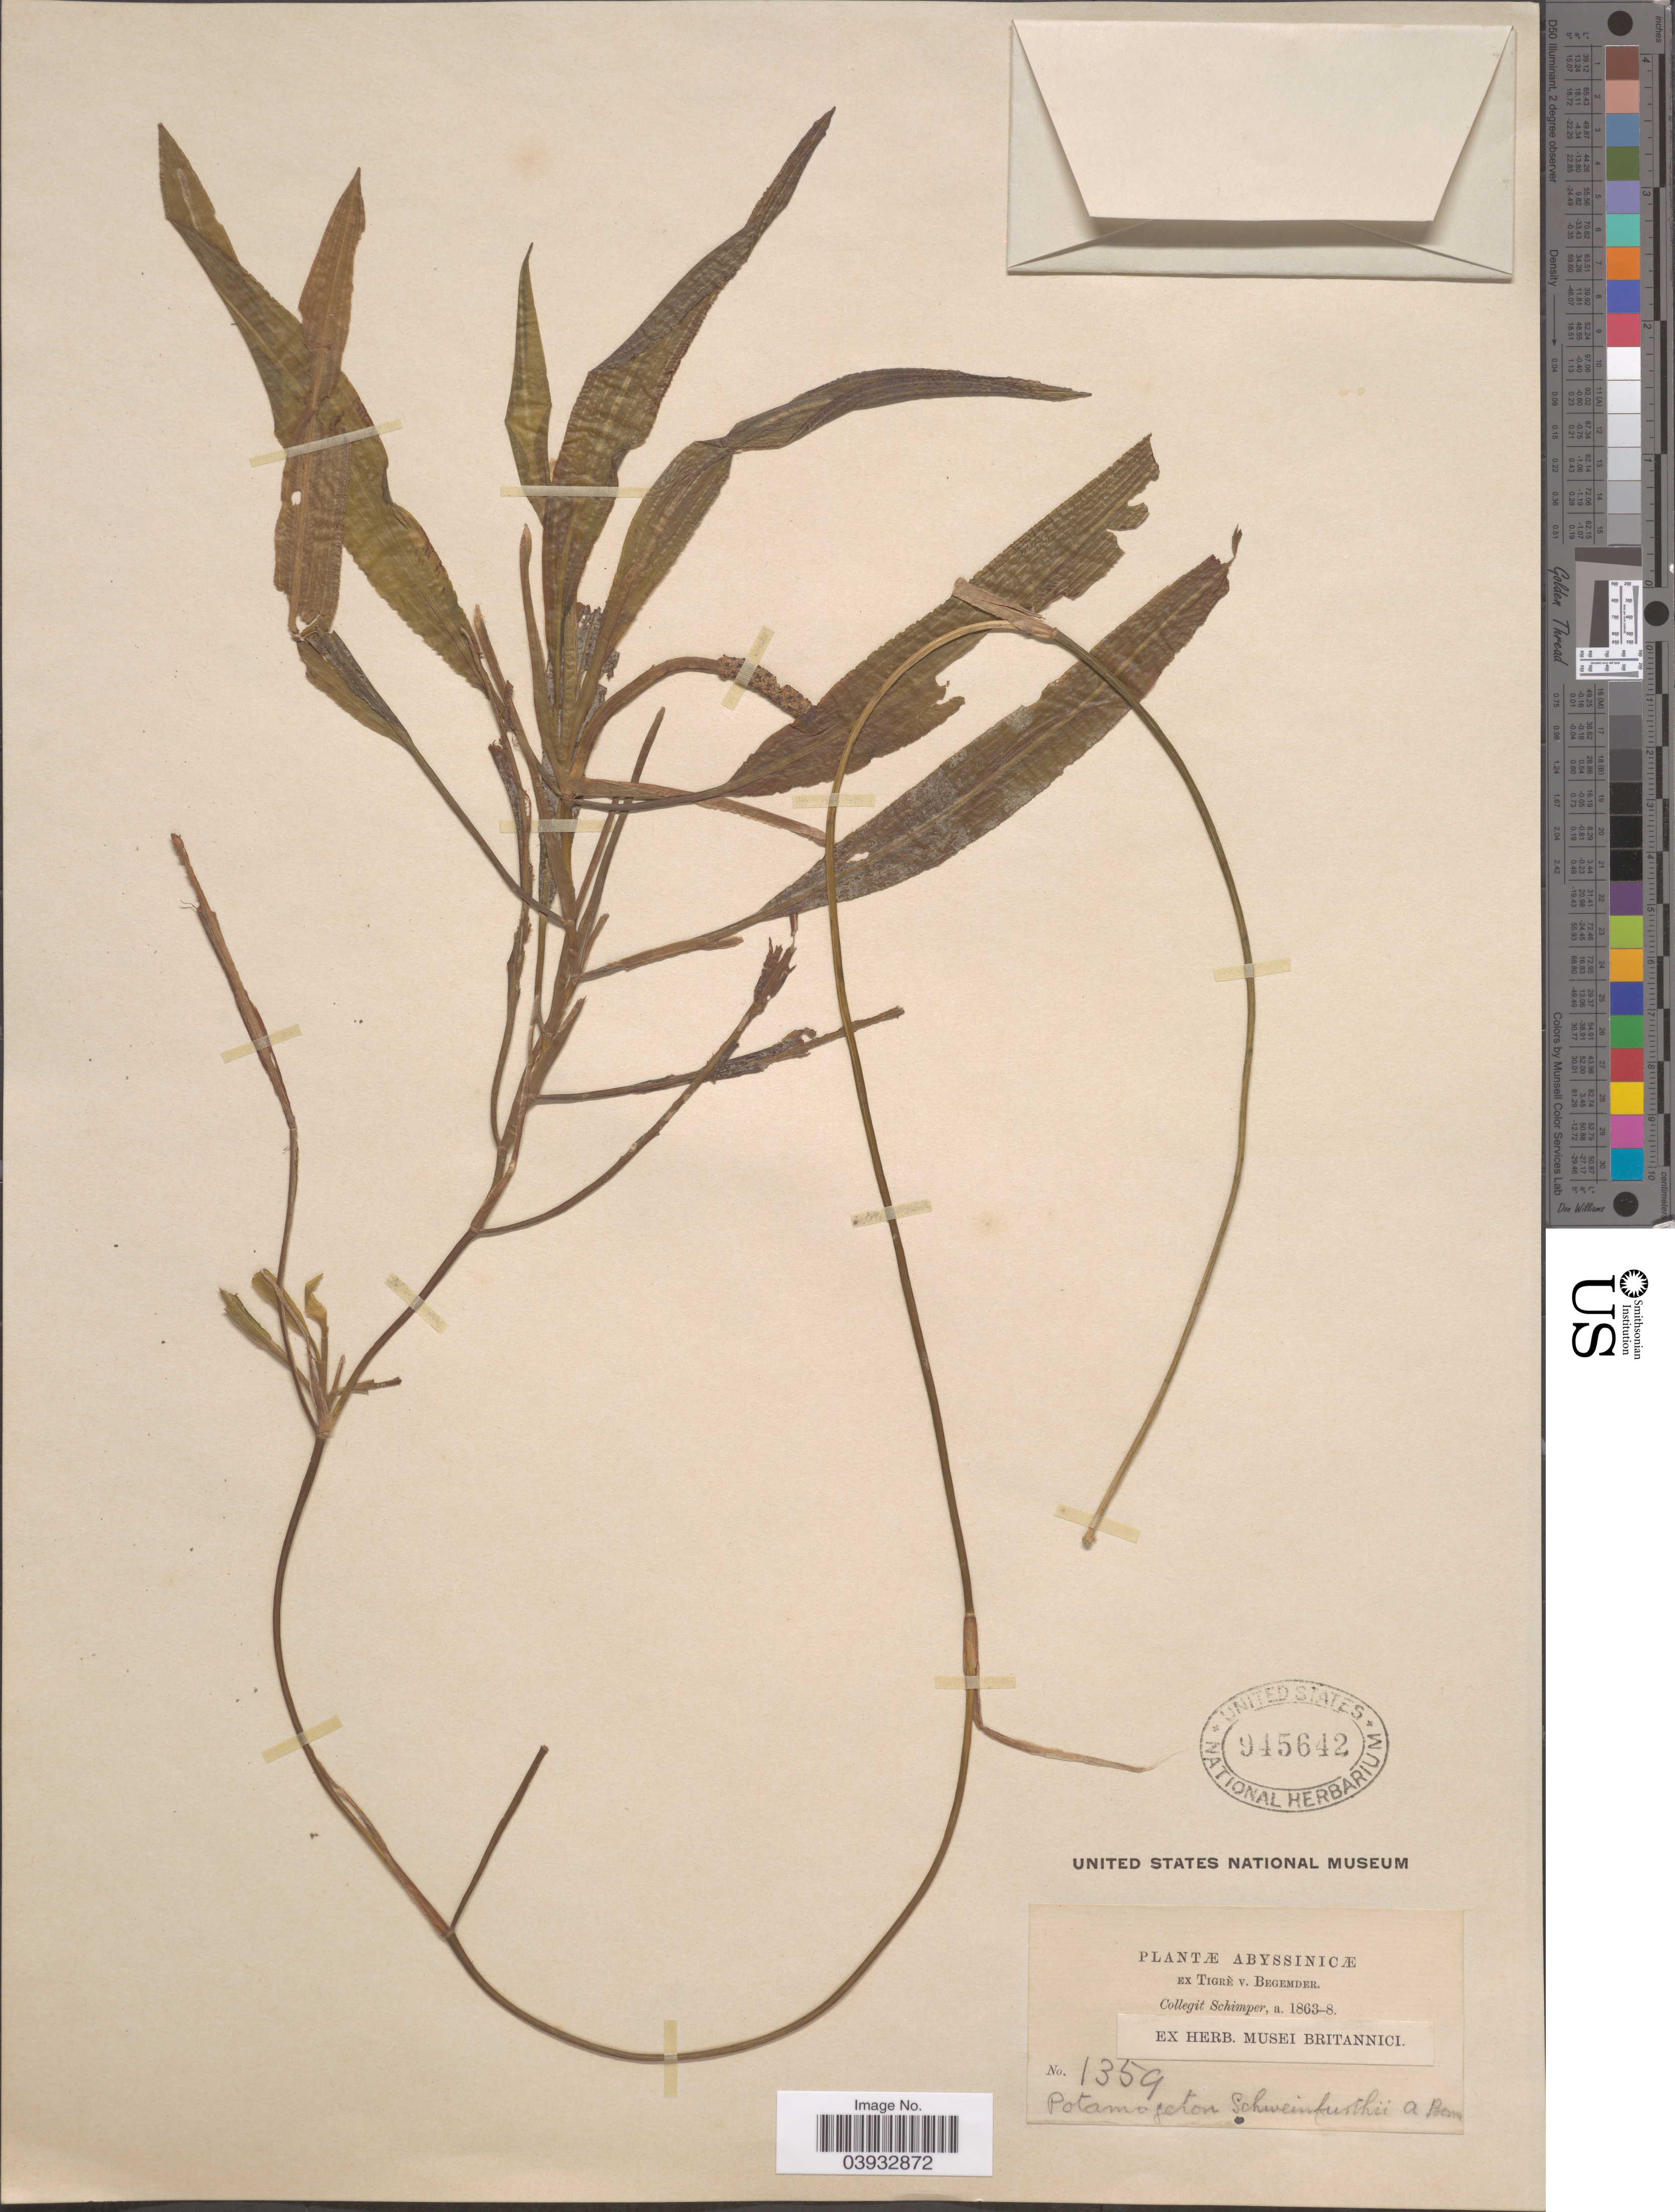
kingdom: Plantae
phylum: Tracheophyta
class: Liliopsida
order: Alismatales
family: Potamogetonaceae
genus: Potamogeton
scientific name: Potamogeton schweinfurthii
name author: A. Benn.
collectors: -. Schimper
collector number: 1359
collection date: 1863/1868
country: Ethiopia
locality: Abyssinicæ.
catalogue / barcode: US 945642